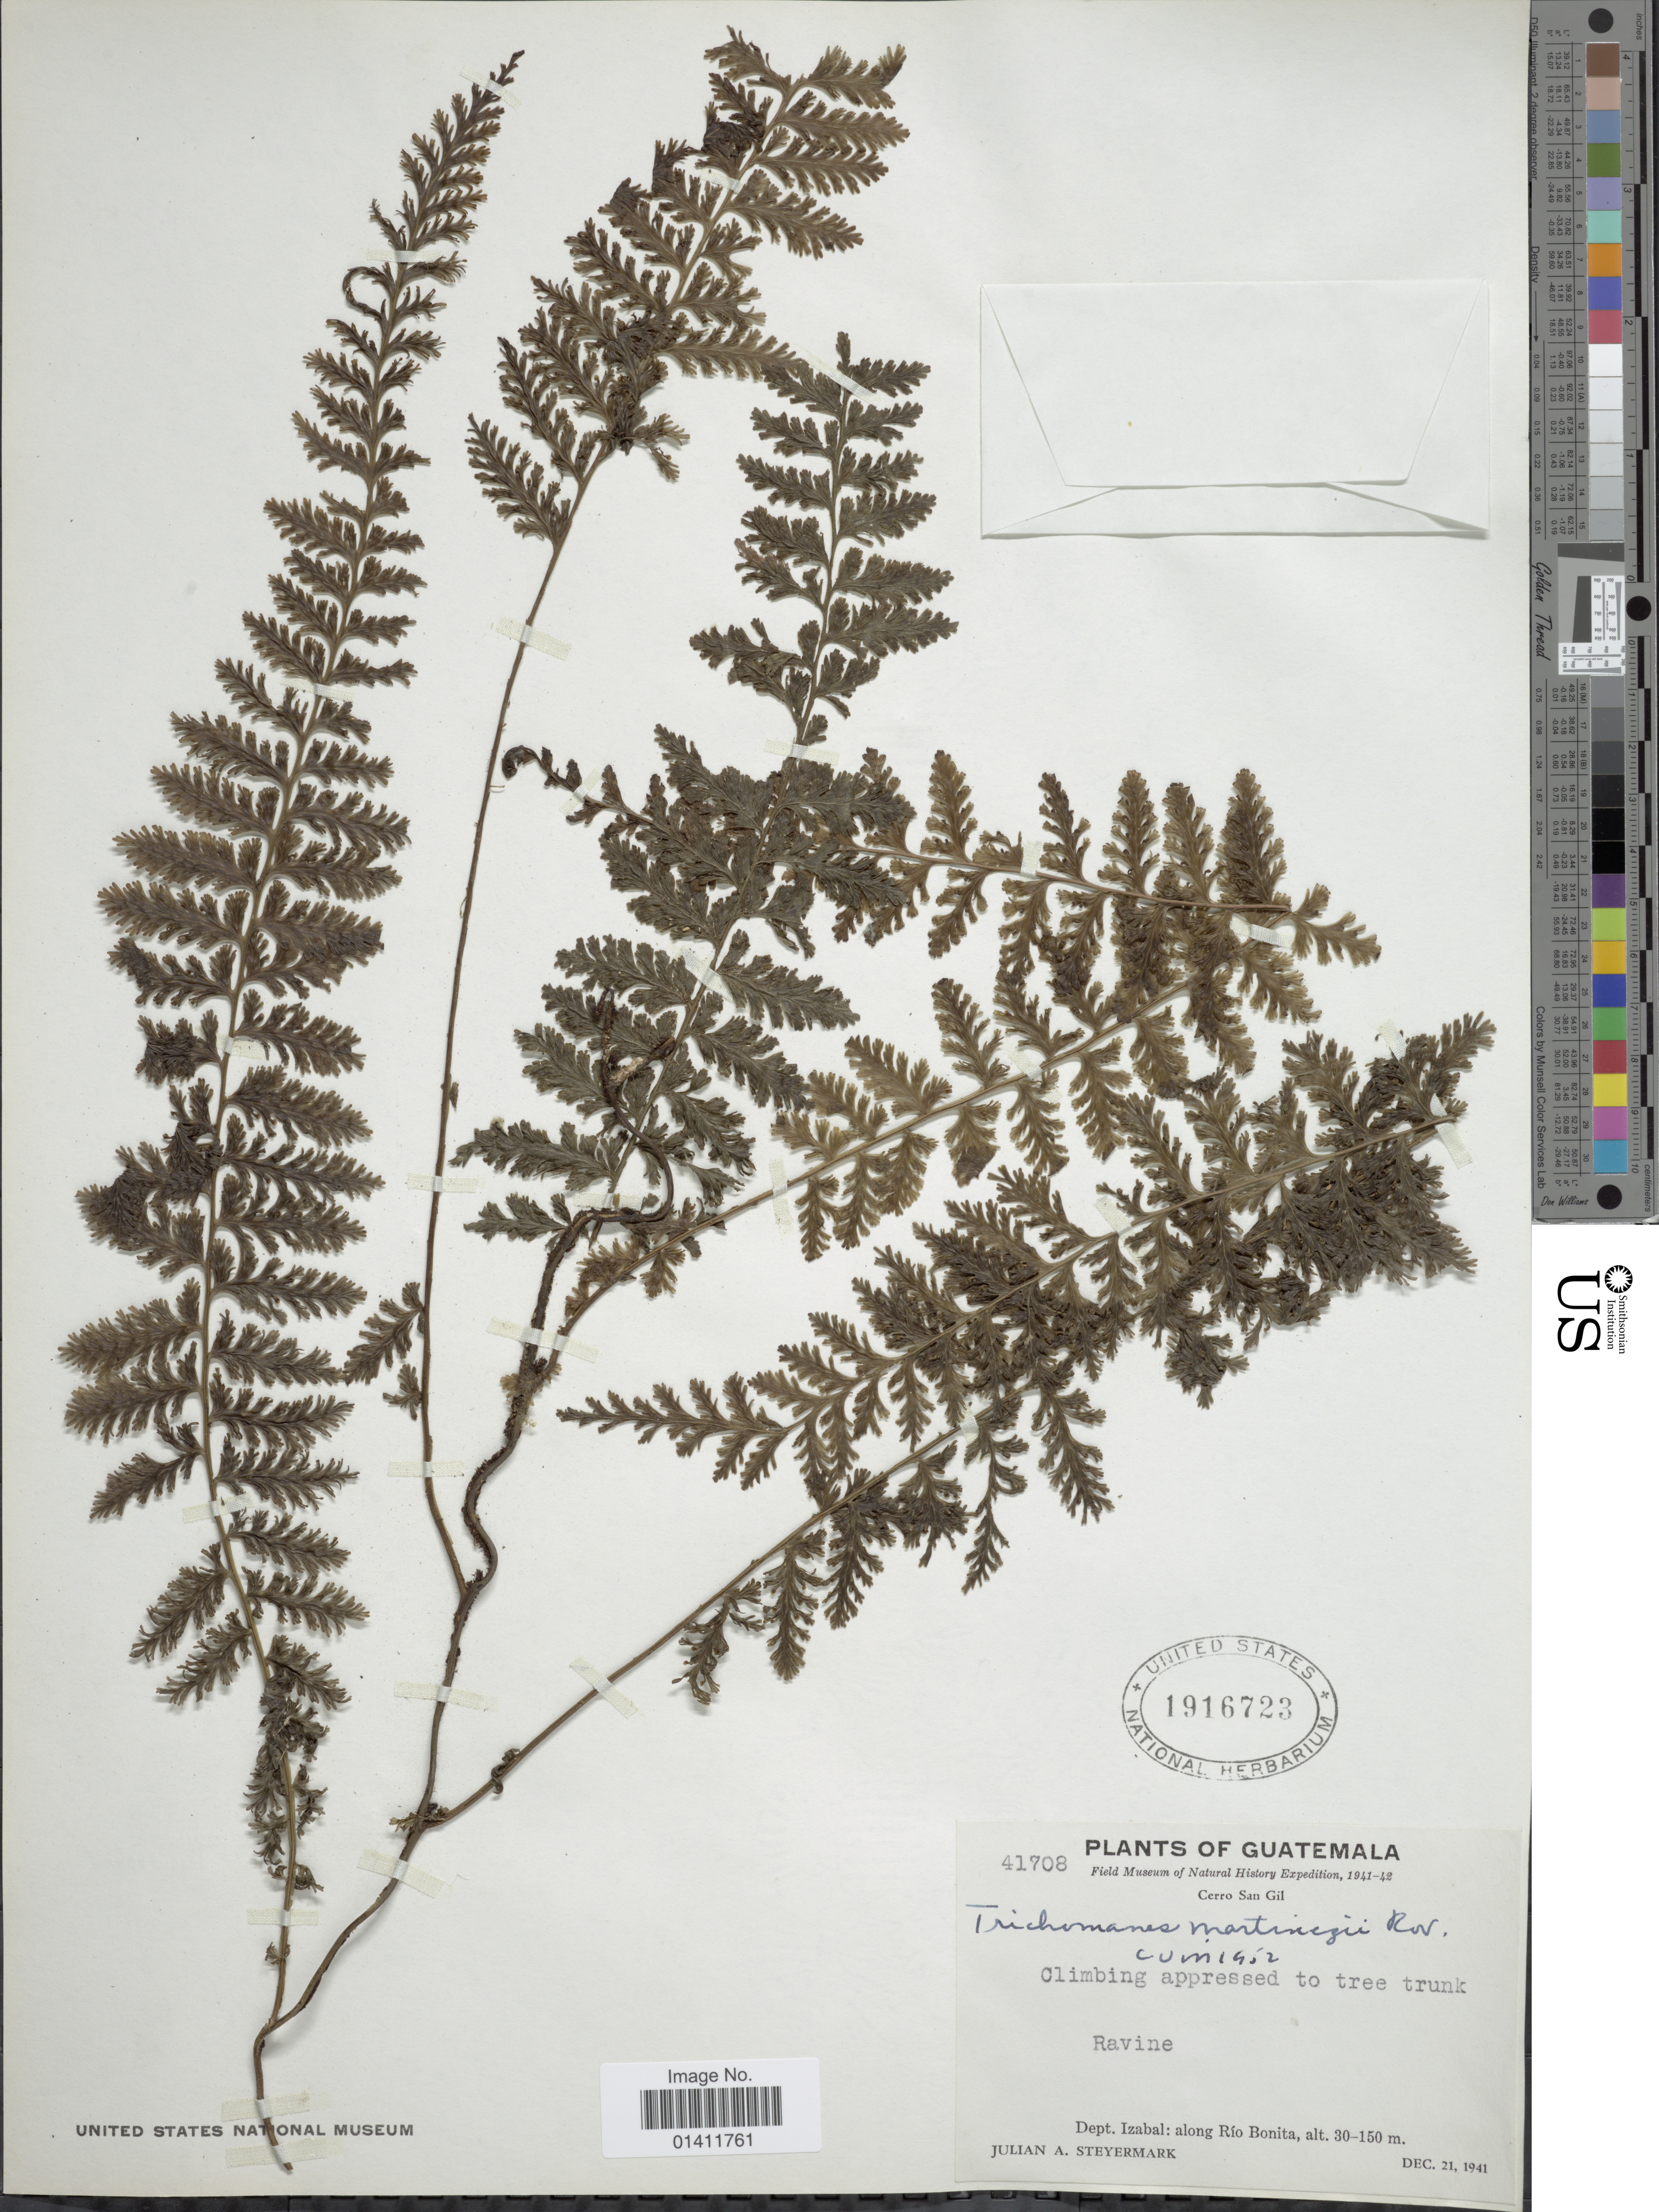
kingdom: Plantae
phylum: Tracheophyta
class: Polypodiopsida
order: Hymenophyllales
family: Hymenophyllaceae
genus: Vandenboschia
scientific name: Vandenboschia collariata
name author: (Bosch) Ebihara & K. Iwats.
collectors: J. Steyermark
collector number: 41708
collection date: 1941-12-21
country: Guatemala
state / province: Izabal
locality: Dept. Izabal: along Rio Bonita.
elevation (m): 30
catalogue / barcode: US 1916723